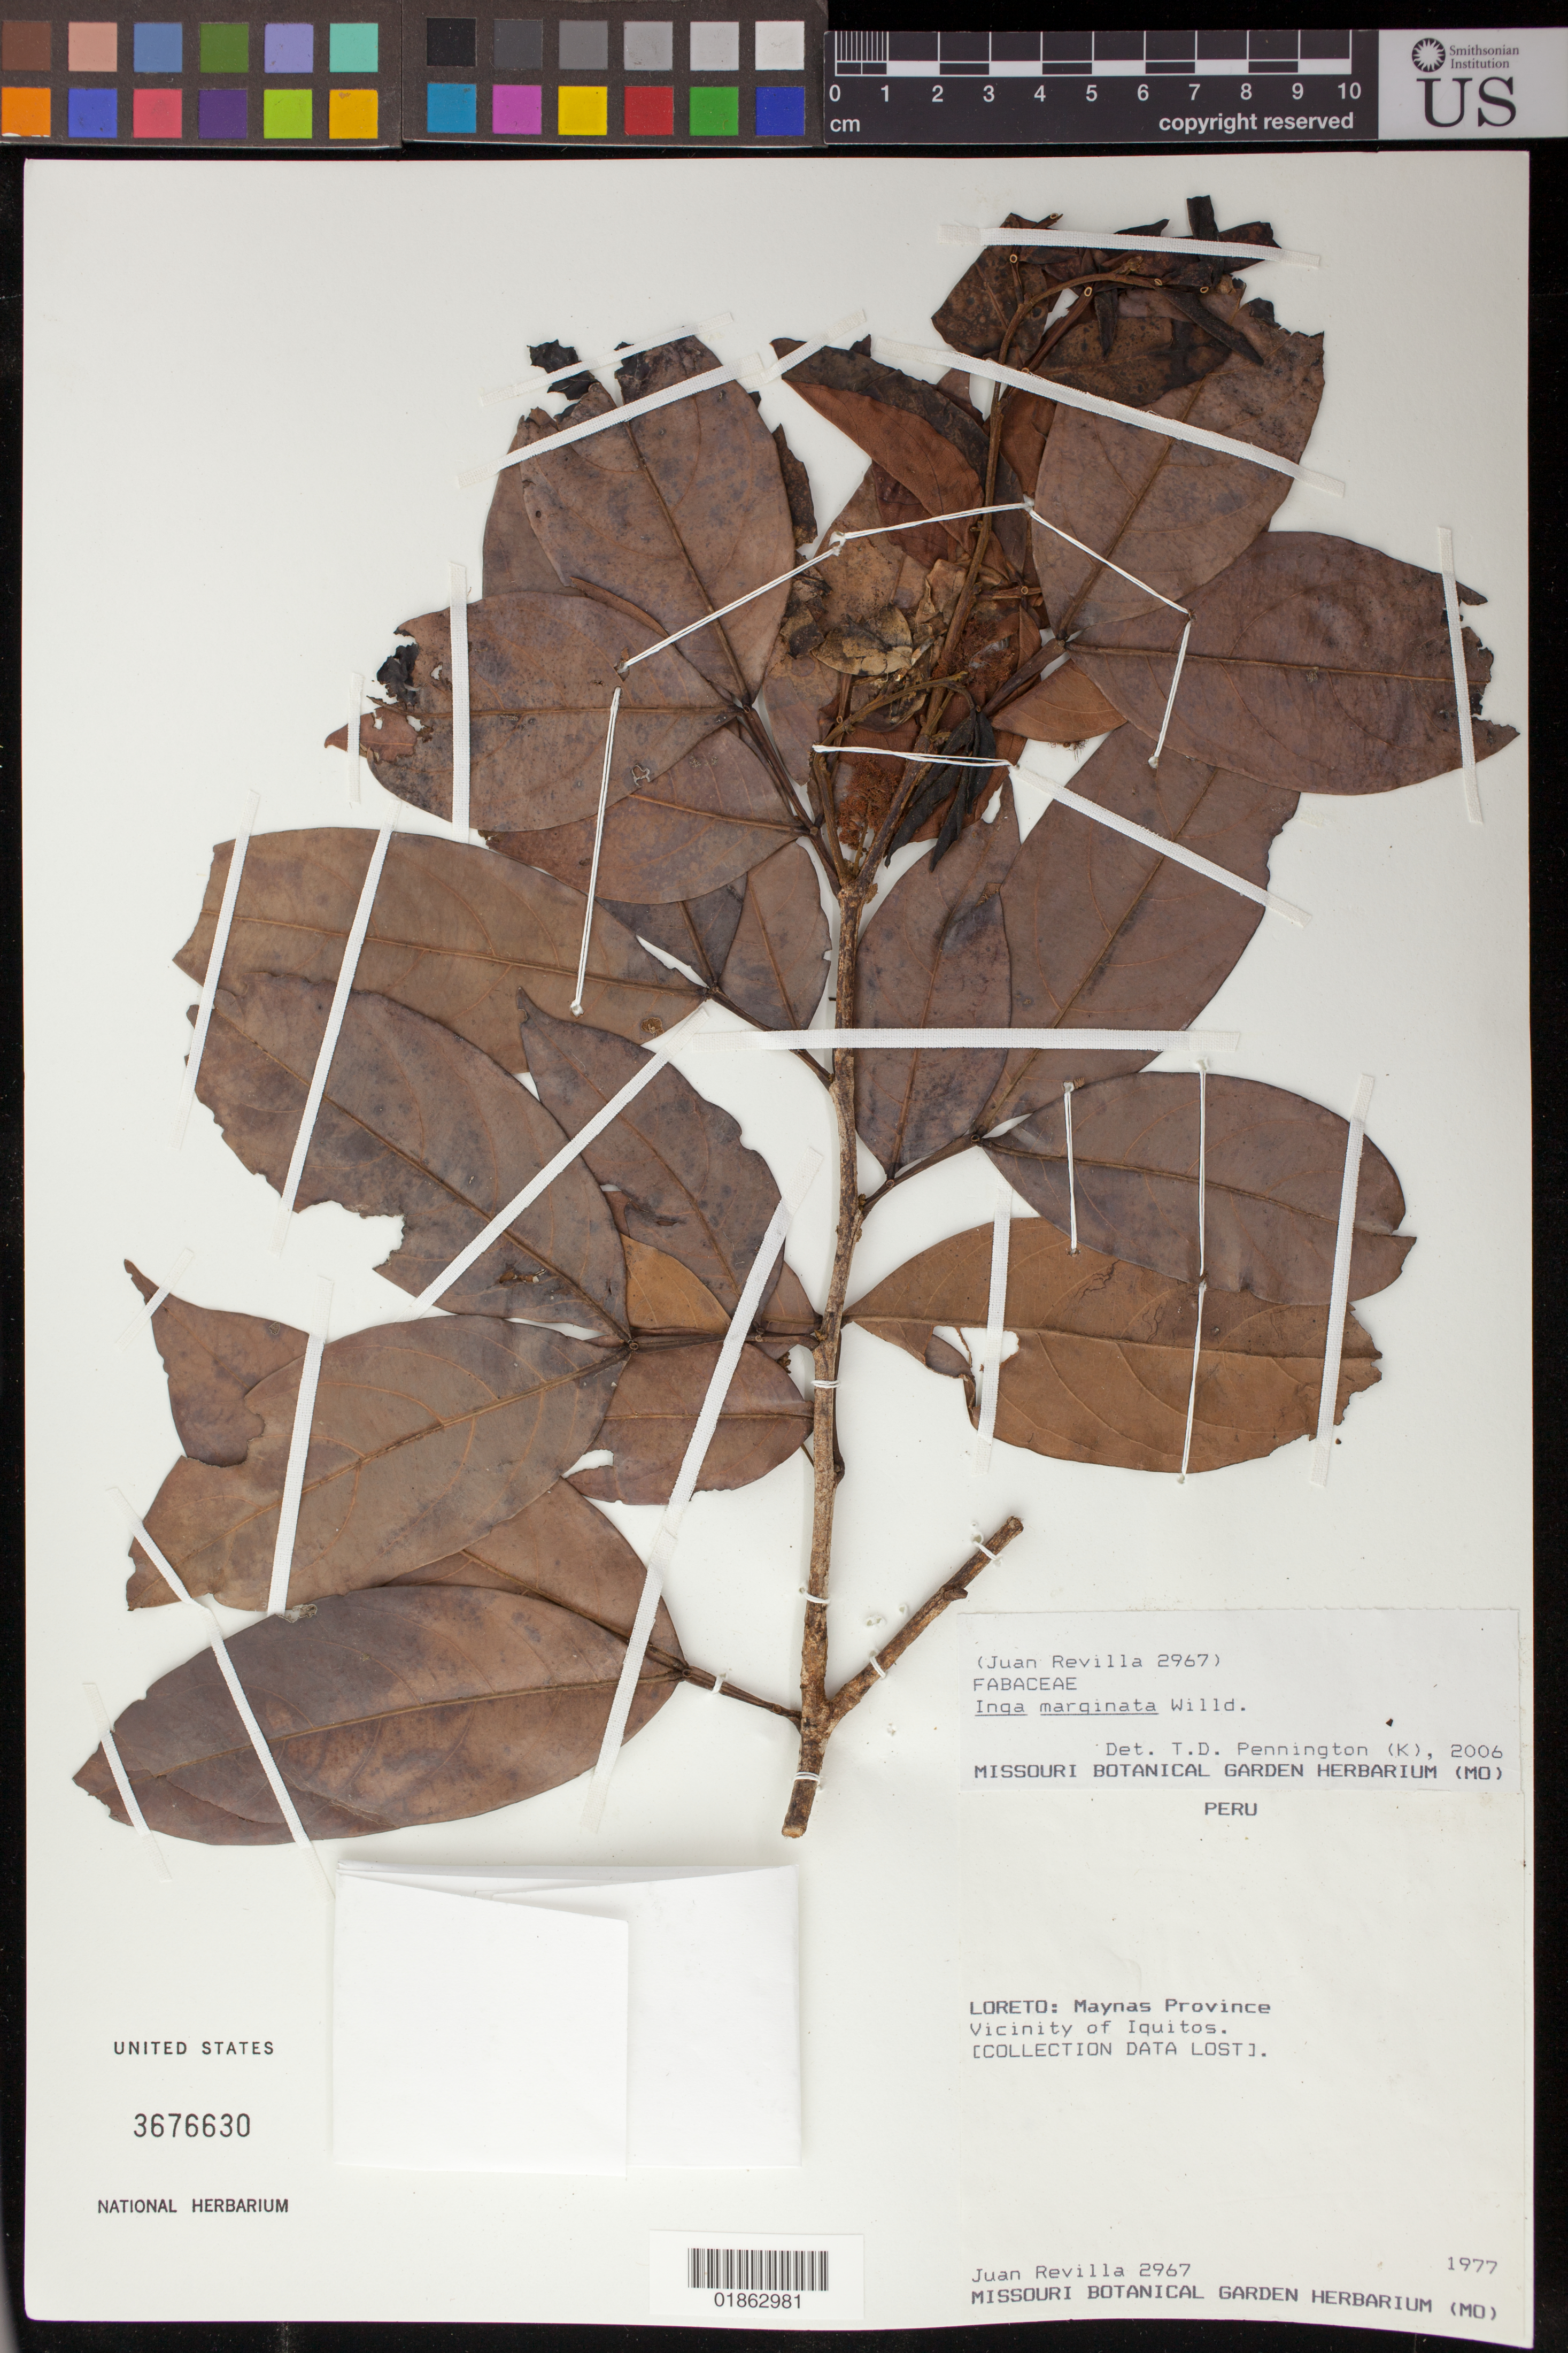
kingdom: Plantae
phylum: Tracheophyta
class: Magnoliopsida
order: Fabales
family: Fabaceae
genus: Inga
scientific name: Inga marginata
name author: Willd.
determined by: Pennington, T. D., (K)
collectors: J. Revilla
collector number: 2967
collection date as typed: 1977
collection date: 1977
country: Peru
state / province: Loreto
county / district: Maynas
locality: Vicinity of Iquitos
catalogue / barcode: US 3676630